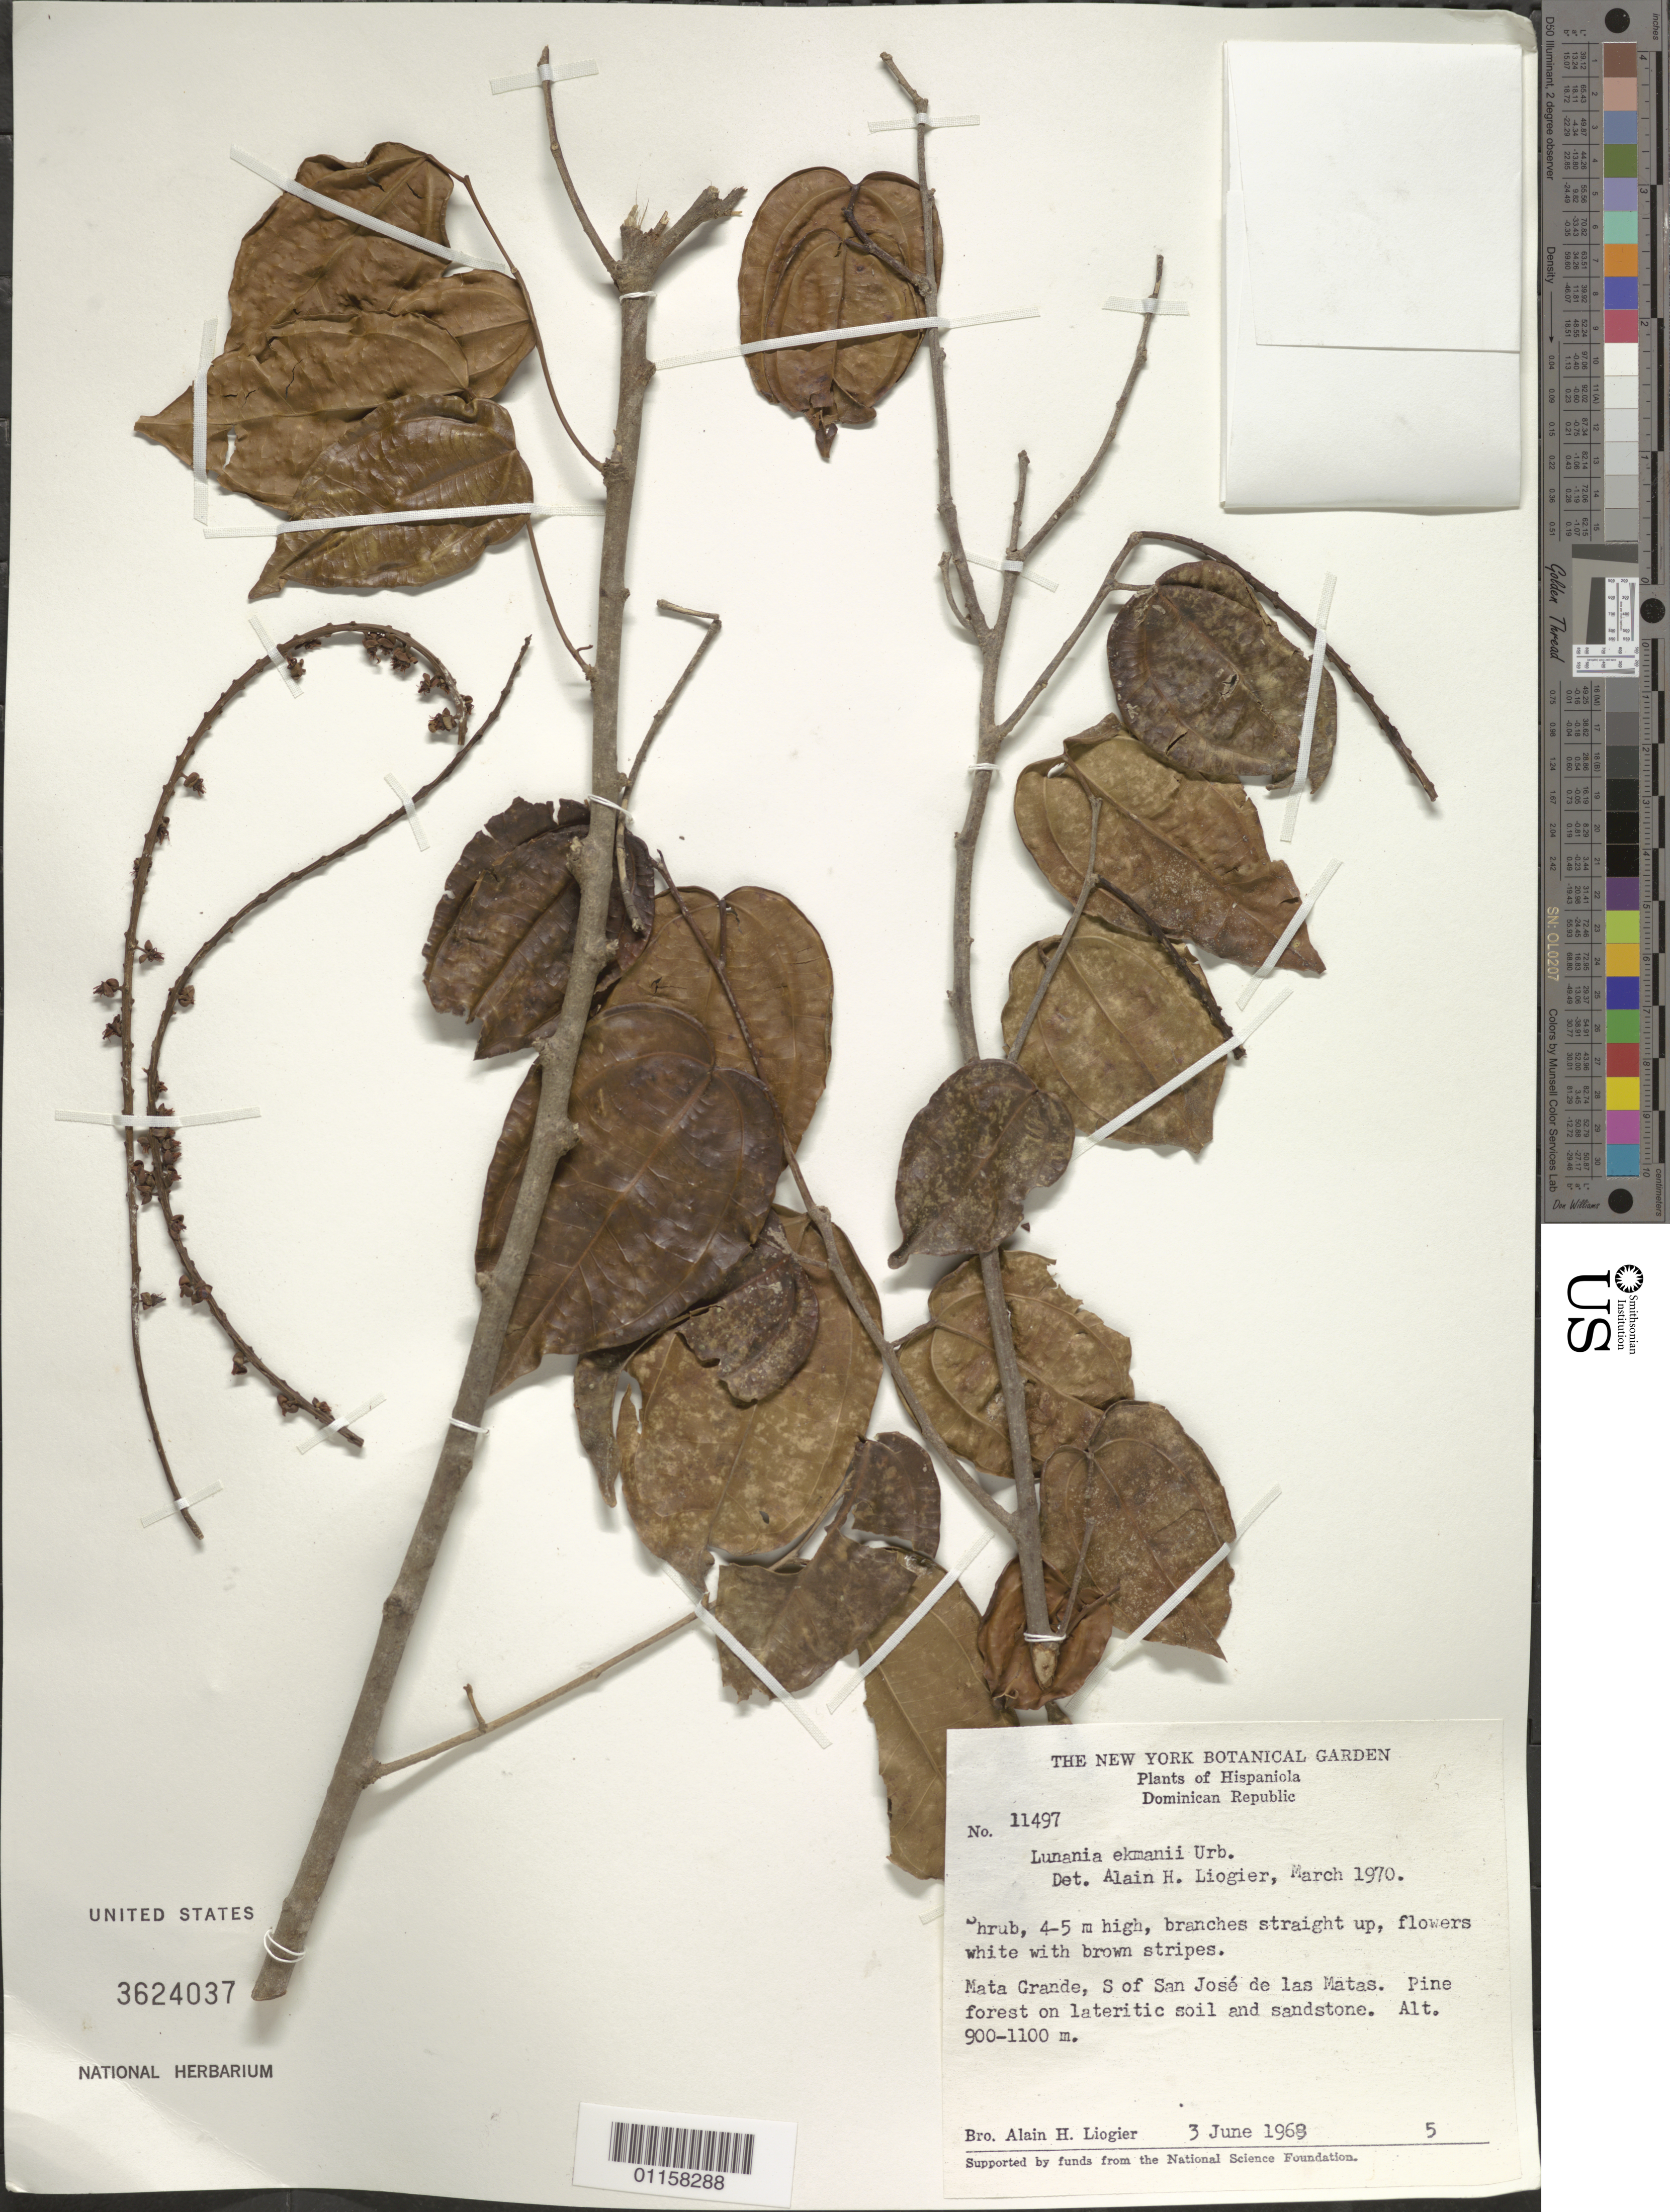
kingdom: Plantae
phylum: Tracheophyta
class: Magnoliopsida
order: Malpighiales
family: Salicaceae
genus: Lunania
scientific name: Lunania ekmanii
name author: Urb.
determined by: Liogier, Alain H.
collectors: A. H. Liogier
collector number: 11497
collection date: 1968-06-03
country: Dominican Republic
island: Hispaniola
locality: Mata Grande, S of San José de las Matas.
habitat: Pine forest on lateritic soil and sandstone.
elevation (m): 900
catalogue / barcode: US 3624037